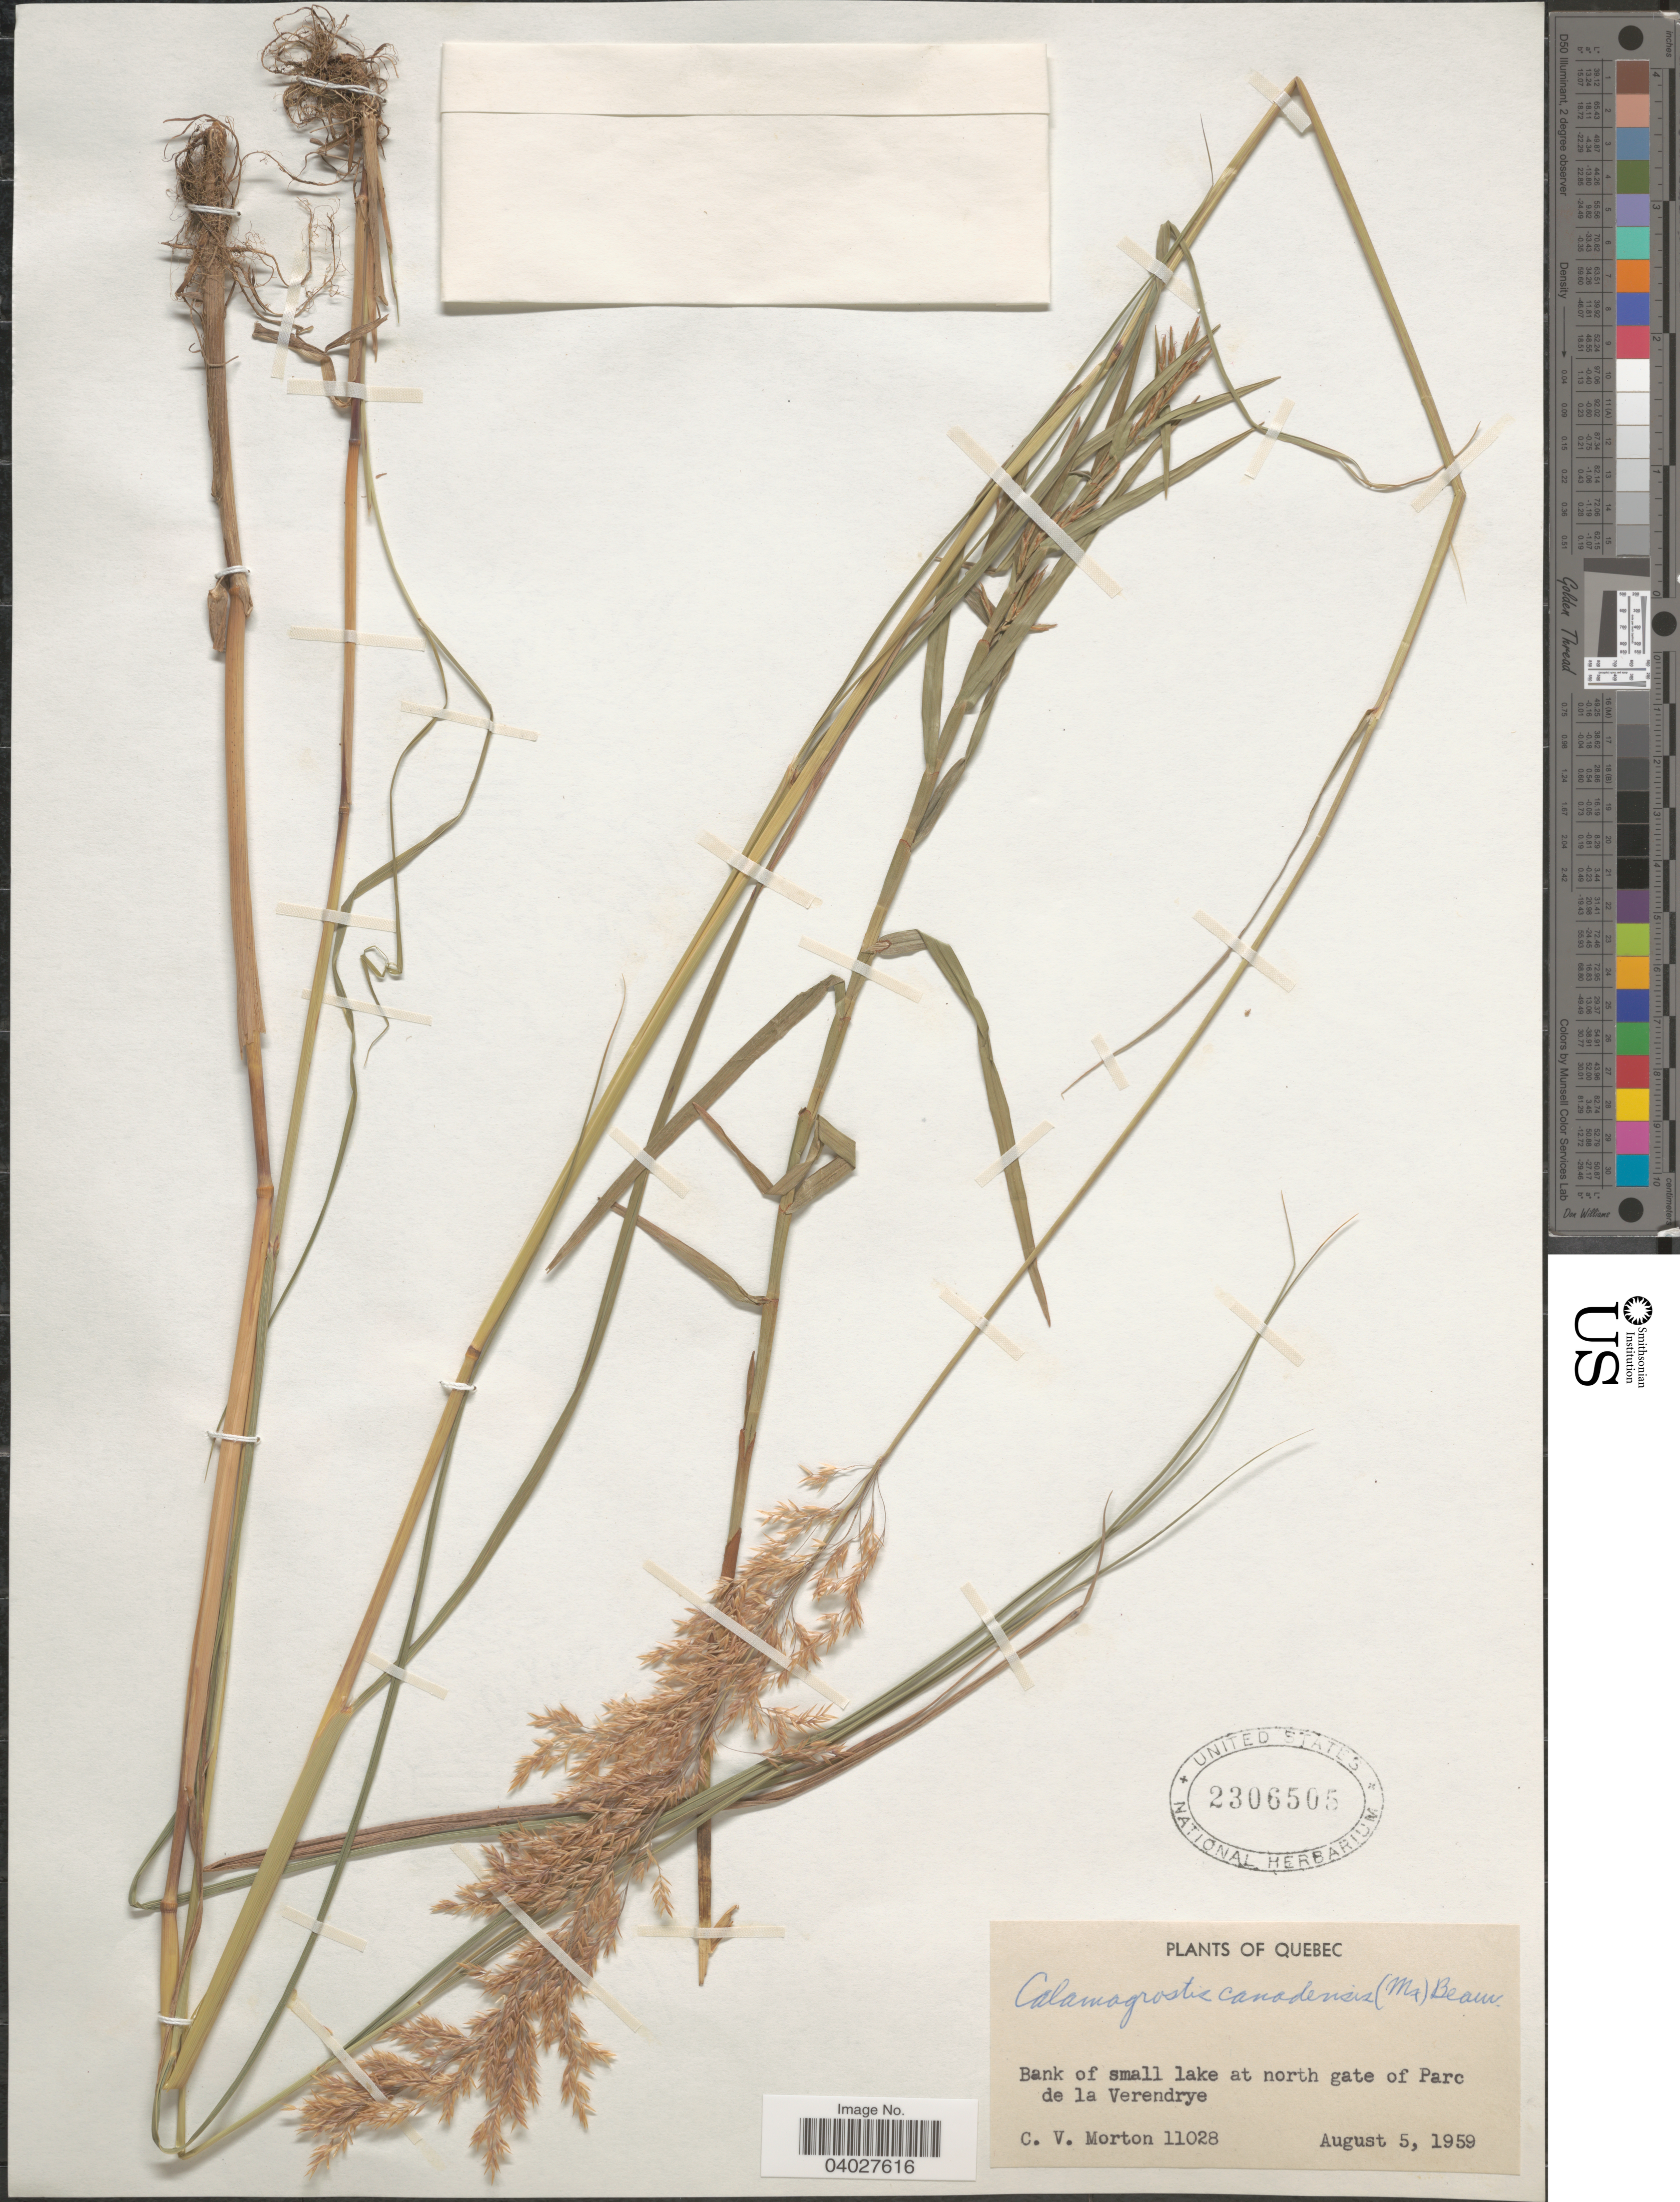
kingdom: Plantae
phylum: Tracheophyta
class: Liliopsida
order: Poales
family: Poaceae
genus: Calamagrostis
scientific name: Calamagrostis canadensis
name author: (Michx.) P. Beauv.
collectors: C. V. Morton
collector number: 11028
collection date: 1959-08-05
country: Canada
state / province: Quebec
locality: Bank of small lake at north gate of Parc de la Verendrye.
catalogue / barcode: US 2306505